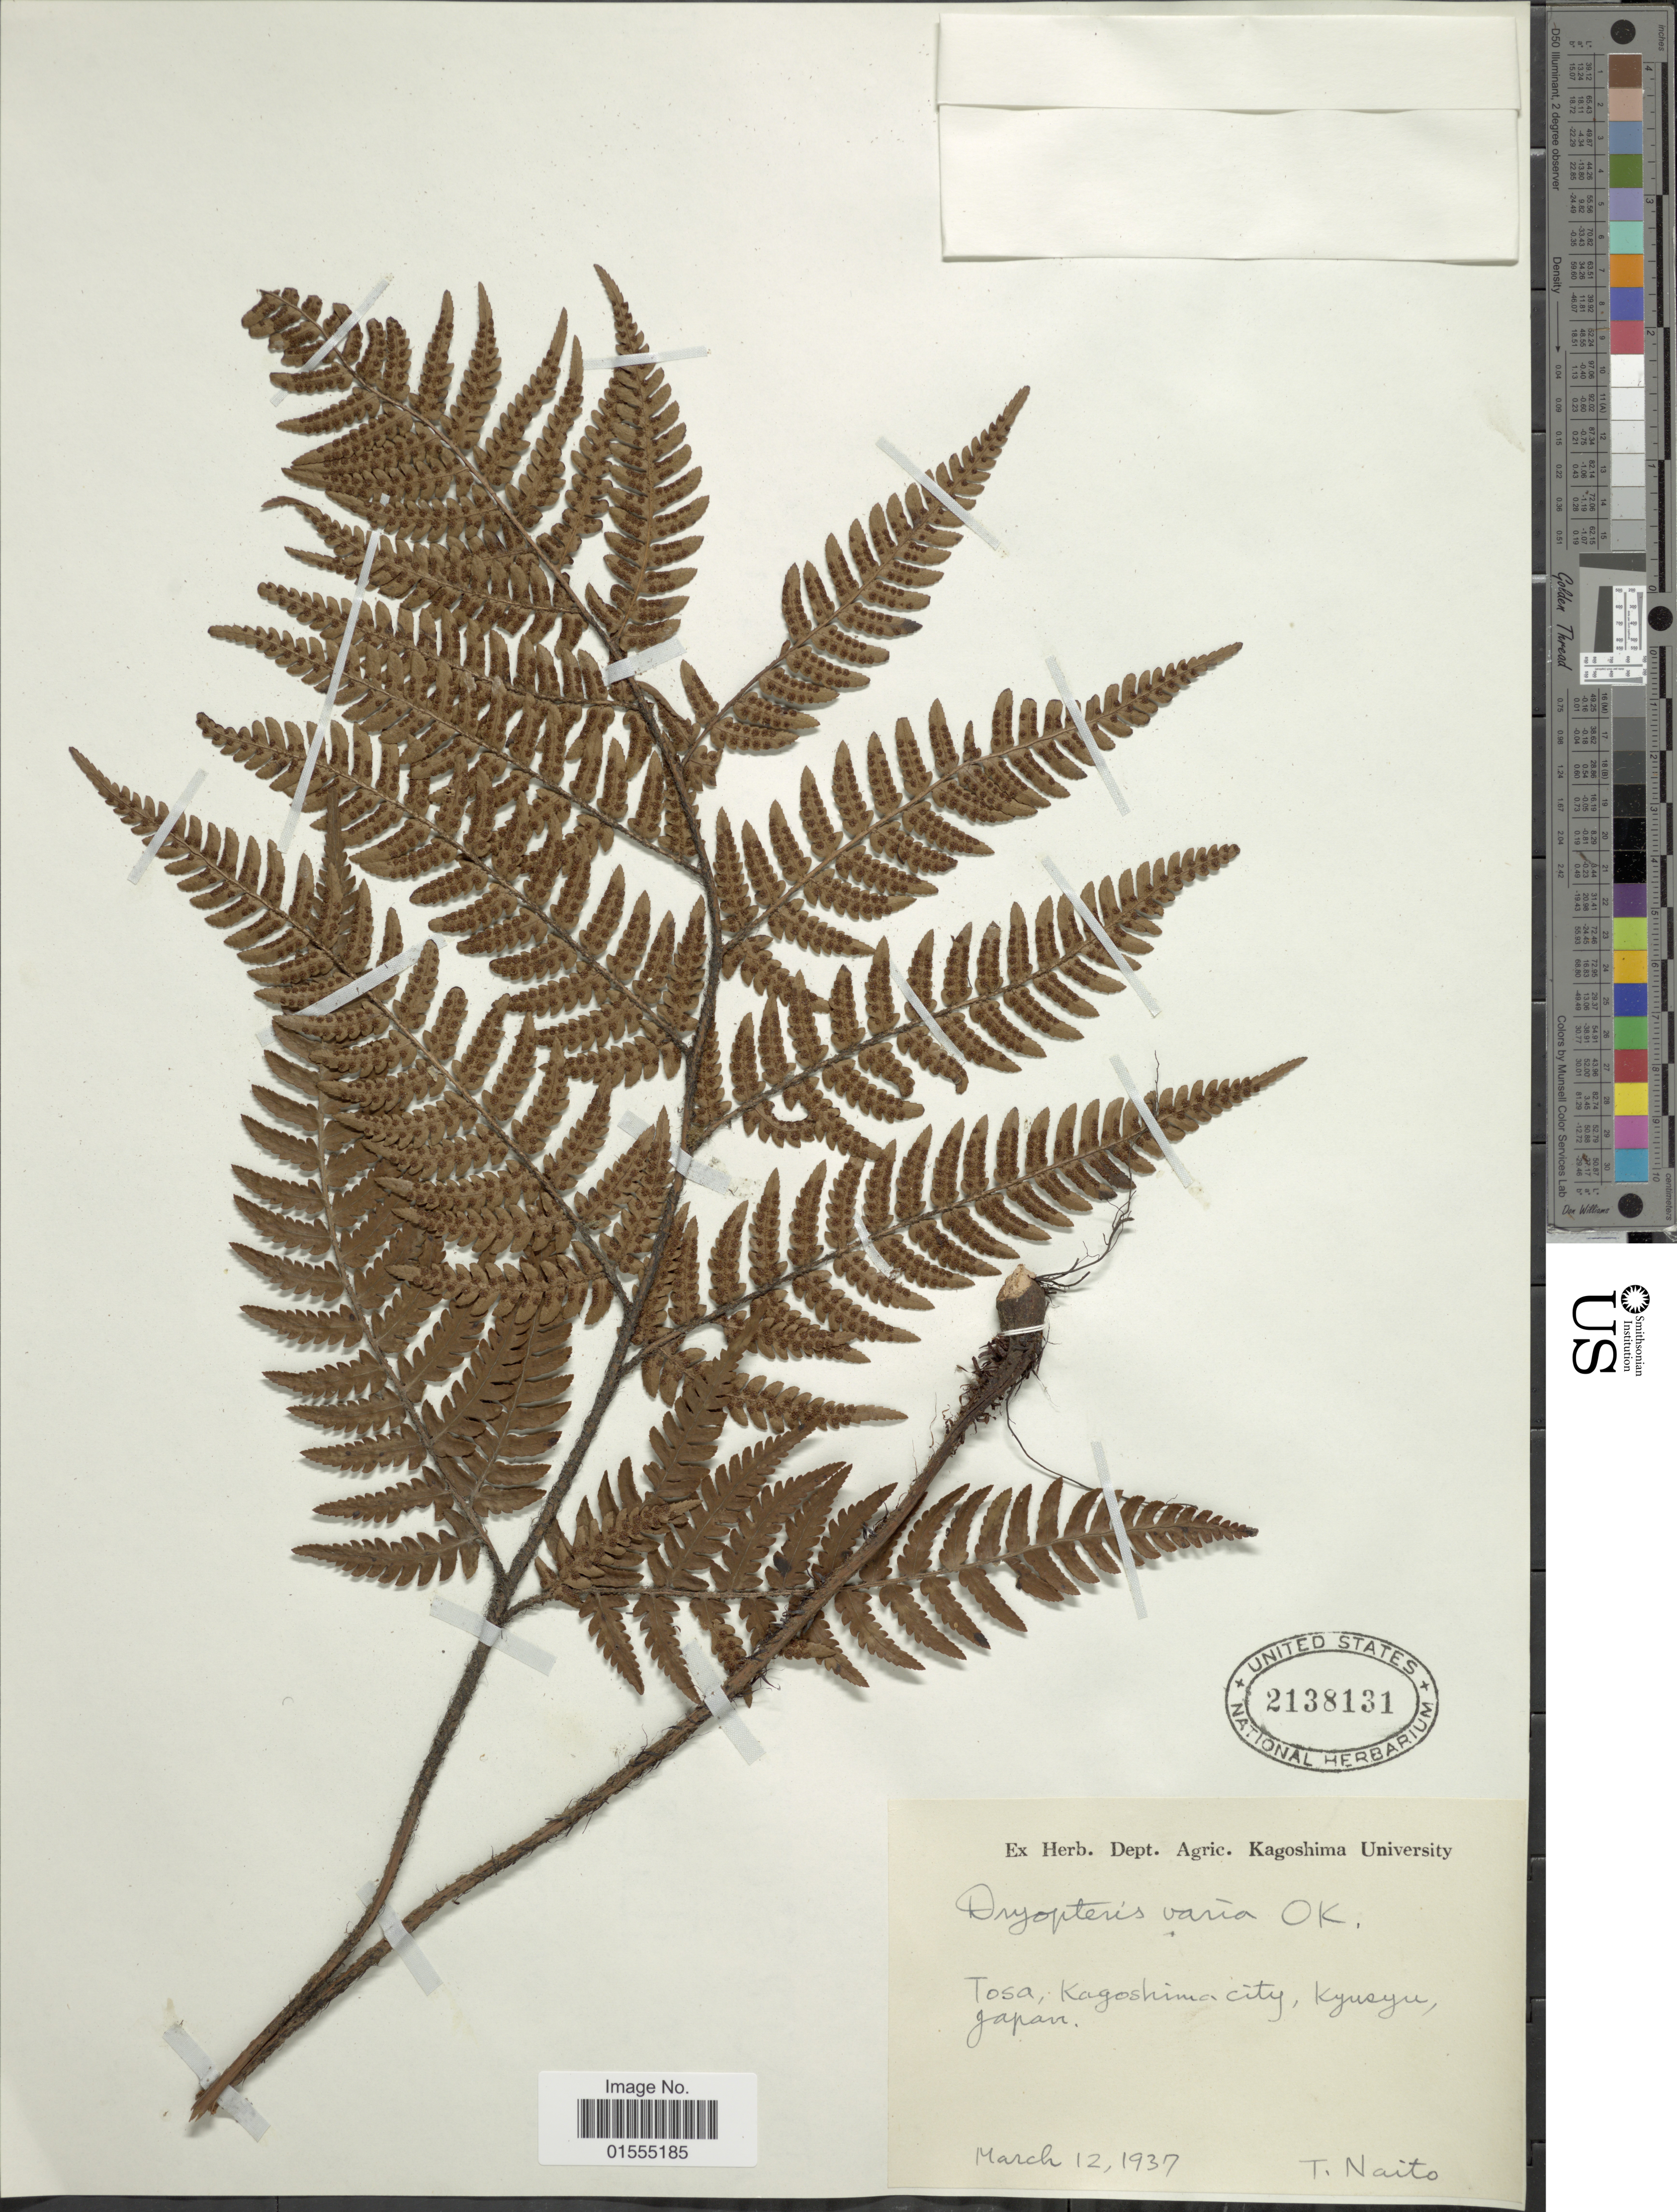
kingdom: Plantae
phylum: Tracheophyta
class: Polypodiopsida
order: Polypodiales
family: Dryopteridaceae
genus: Dryopteris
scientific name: Dryopteris varia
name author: (L.) Kuntze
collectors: T. Naito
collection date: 1937-03-12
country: Japan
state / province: Kagosima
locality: Tosa, Kagoshima city, Kyusyu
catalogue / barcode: US 2138131